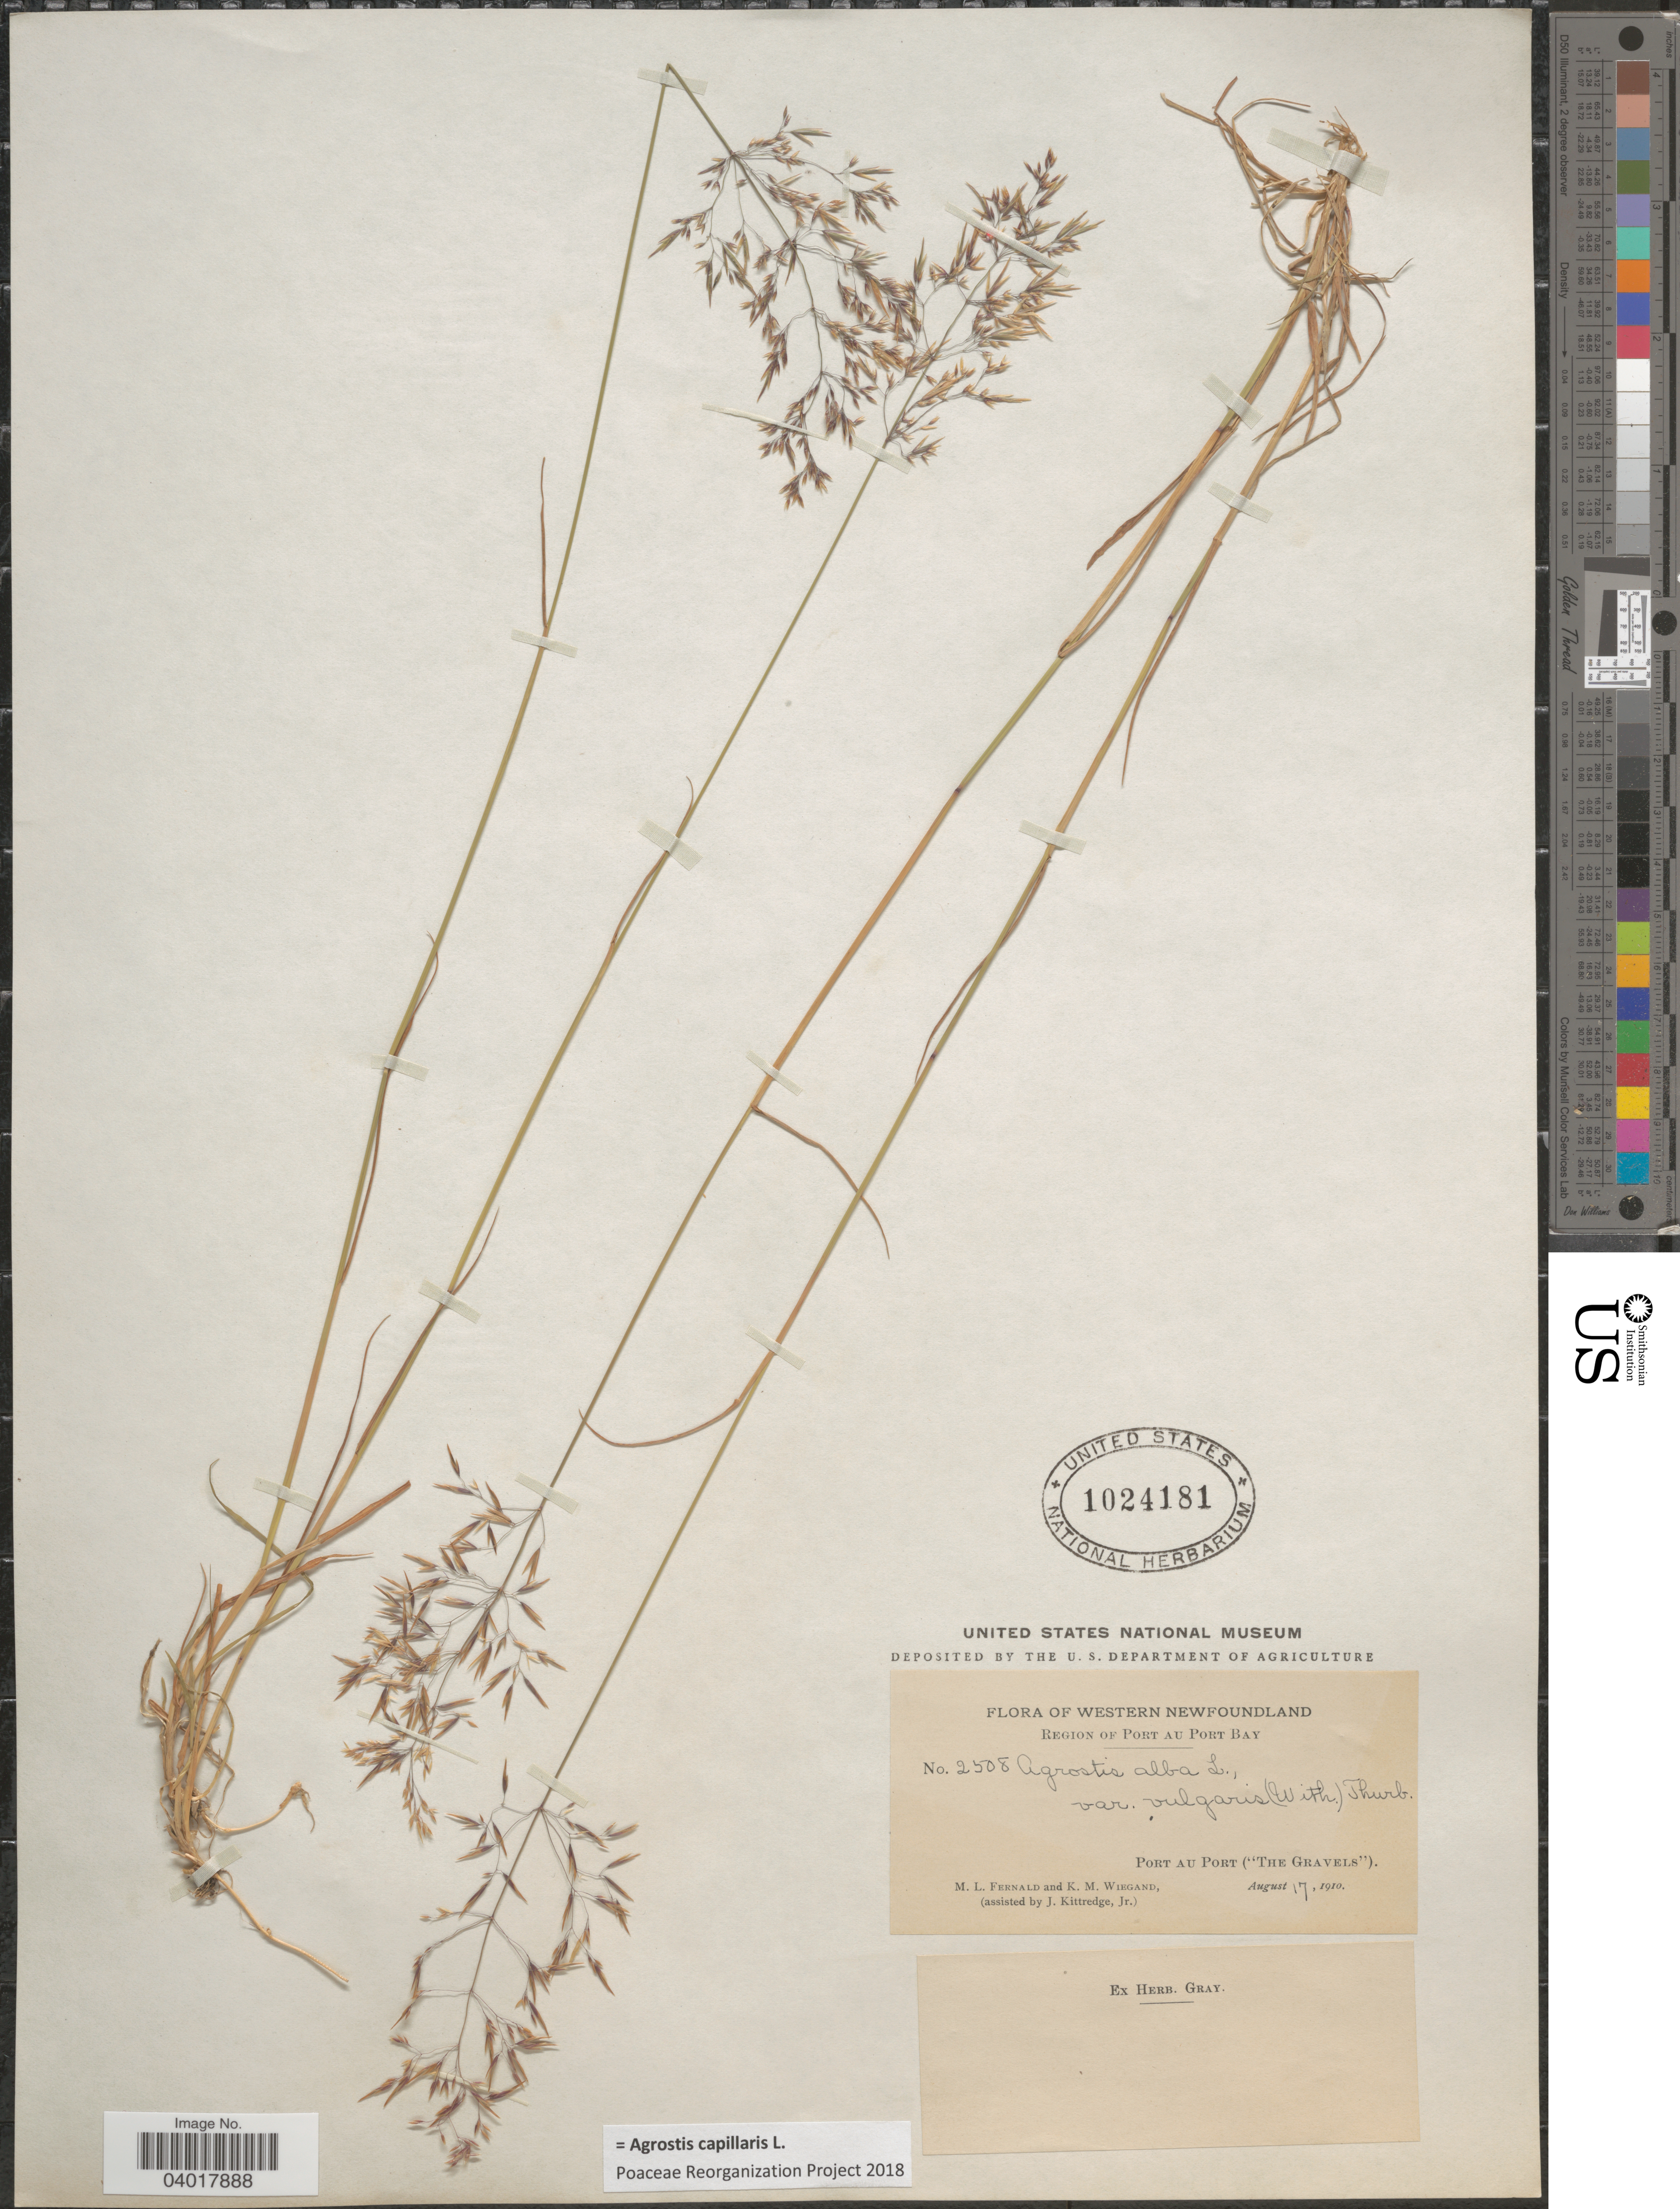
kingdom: Plantae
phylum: Tracheophyta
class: Liliopsida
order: Poales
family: Poaceae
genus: Agrostis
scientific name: Agrostis capillaris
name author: L.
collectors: M. L. Fernald, K. M. Wiegand & J. Kittredge Jr.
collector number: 2508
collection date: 1910-08-17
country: Canada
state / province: Newfoundland and Labrador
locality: Western Newfoundland. Region of Port au Port Bay. Port au Port ("The Gravels").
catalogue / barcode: US 1024181